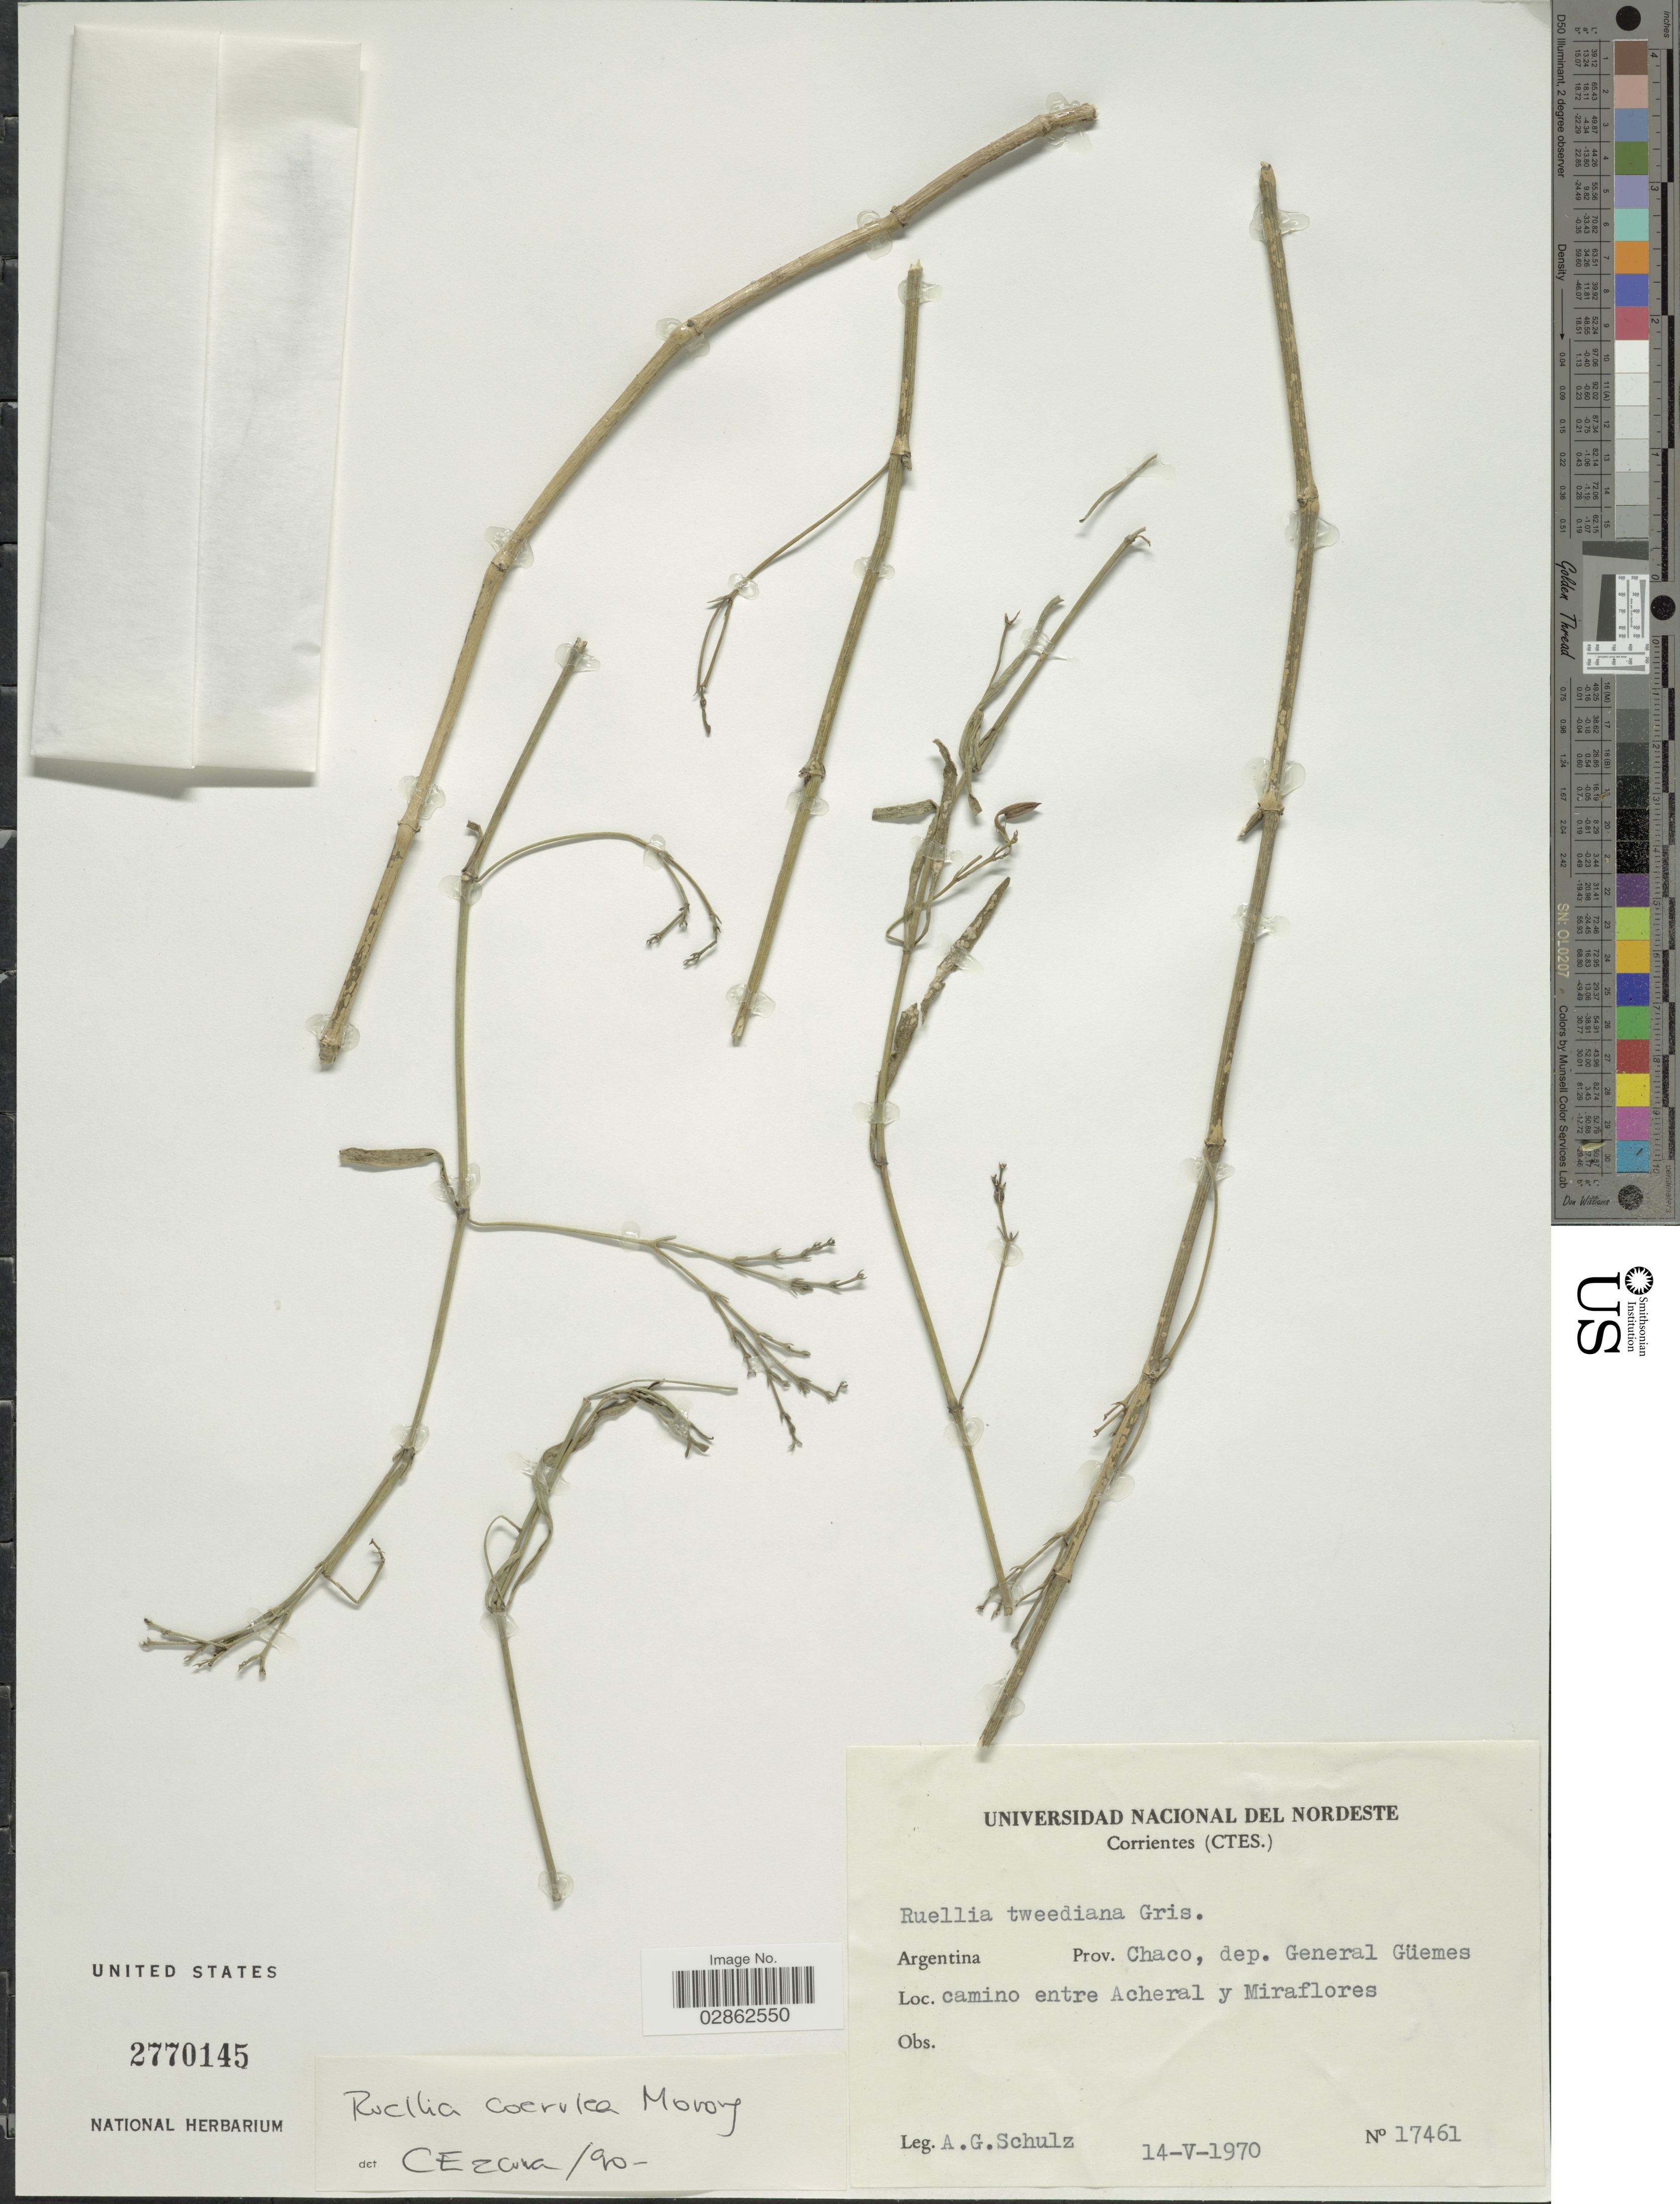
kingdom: Plantae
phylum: Tracheophyta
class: Magnoliopsida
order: Lamiales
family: Acanthaceae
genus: Ruellia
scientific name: Ruellia coerulea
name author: Morong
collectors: A. G. Schulz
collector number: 17461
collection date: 1970-05-14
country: Argentina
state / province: Chaco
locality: Dep. General Güemes. Camino entre Acheral y Miraflores.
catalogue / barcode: US 2770145